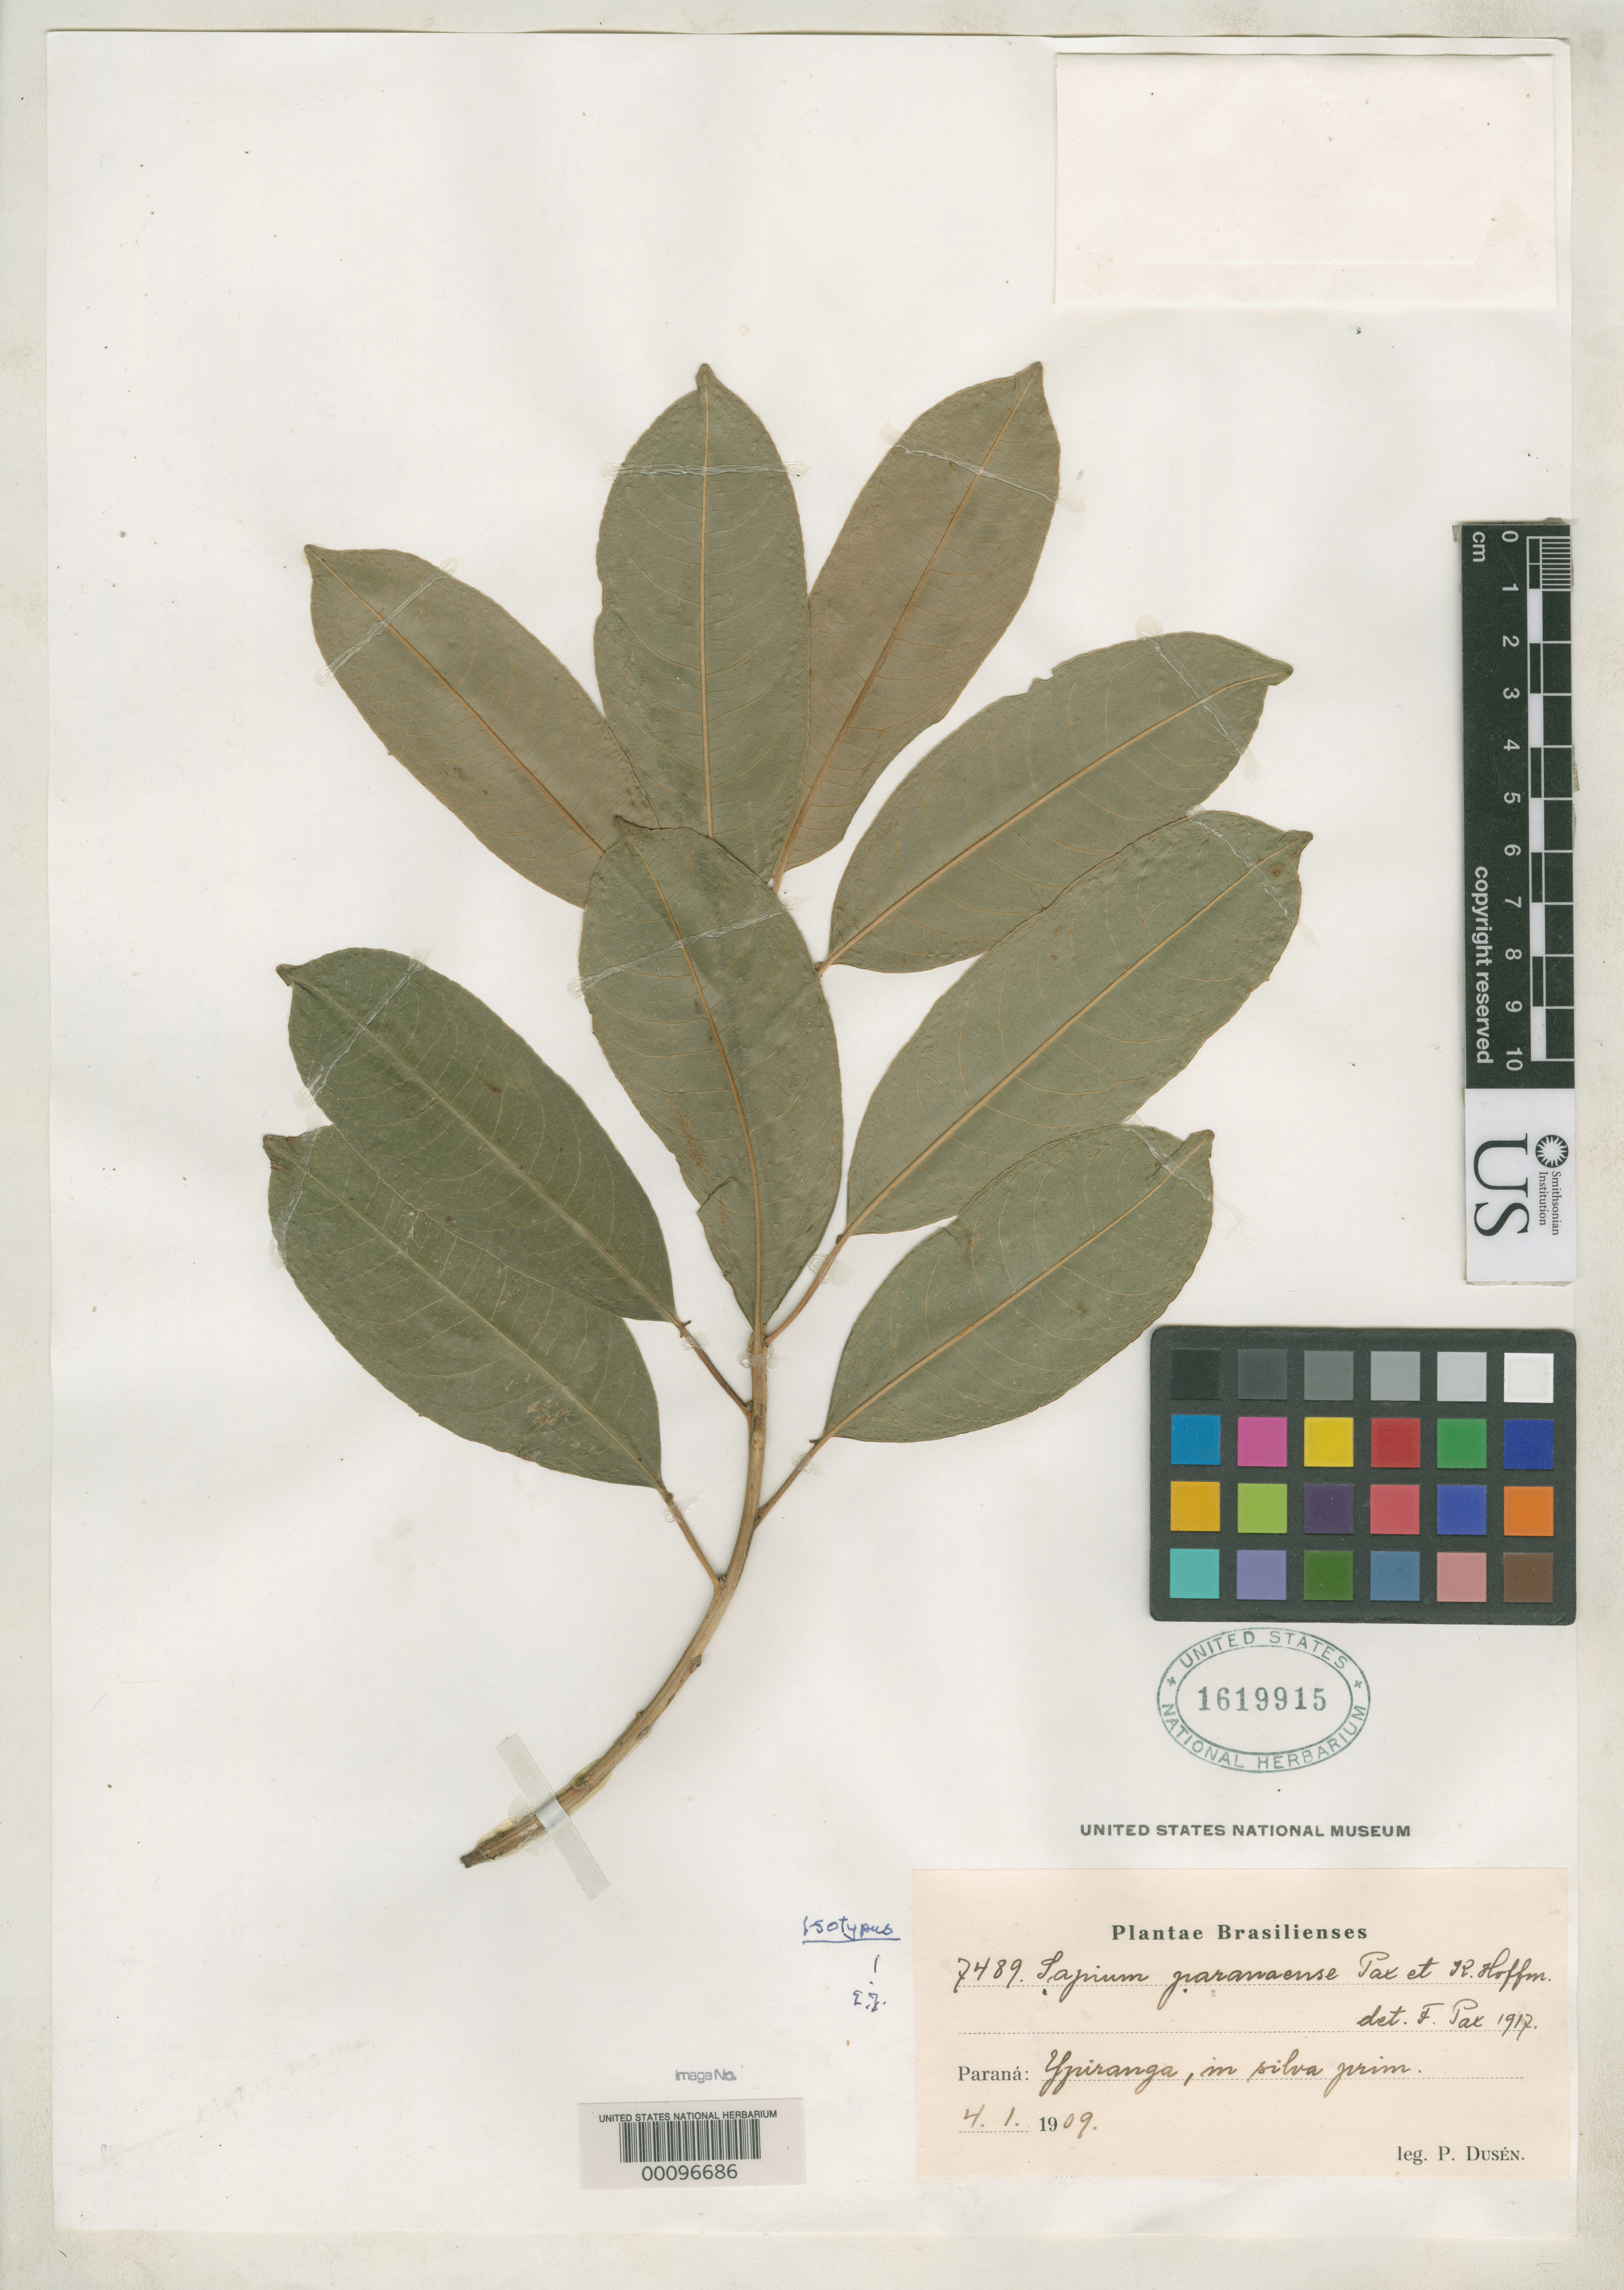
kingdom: Plantae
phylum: Tracheophyta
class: Magnoliopsida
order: Malpighiales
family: Euphorbiaceae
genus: Sapium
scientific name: Sapium paranaense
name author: Pax & K. Hoffm. in Engl.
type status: Isotype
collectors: P. Dusén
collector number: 7489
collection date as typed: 1909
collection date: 1909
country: Brazil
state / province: Paraná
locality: Ypiranga.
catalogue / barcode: US 1619915